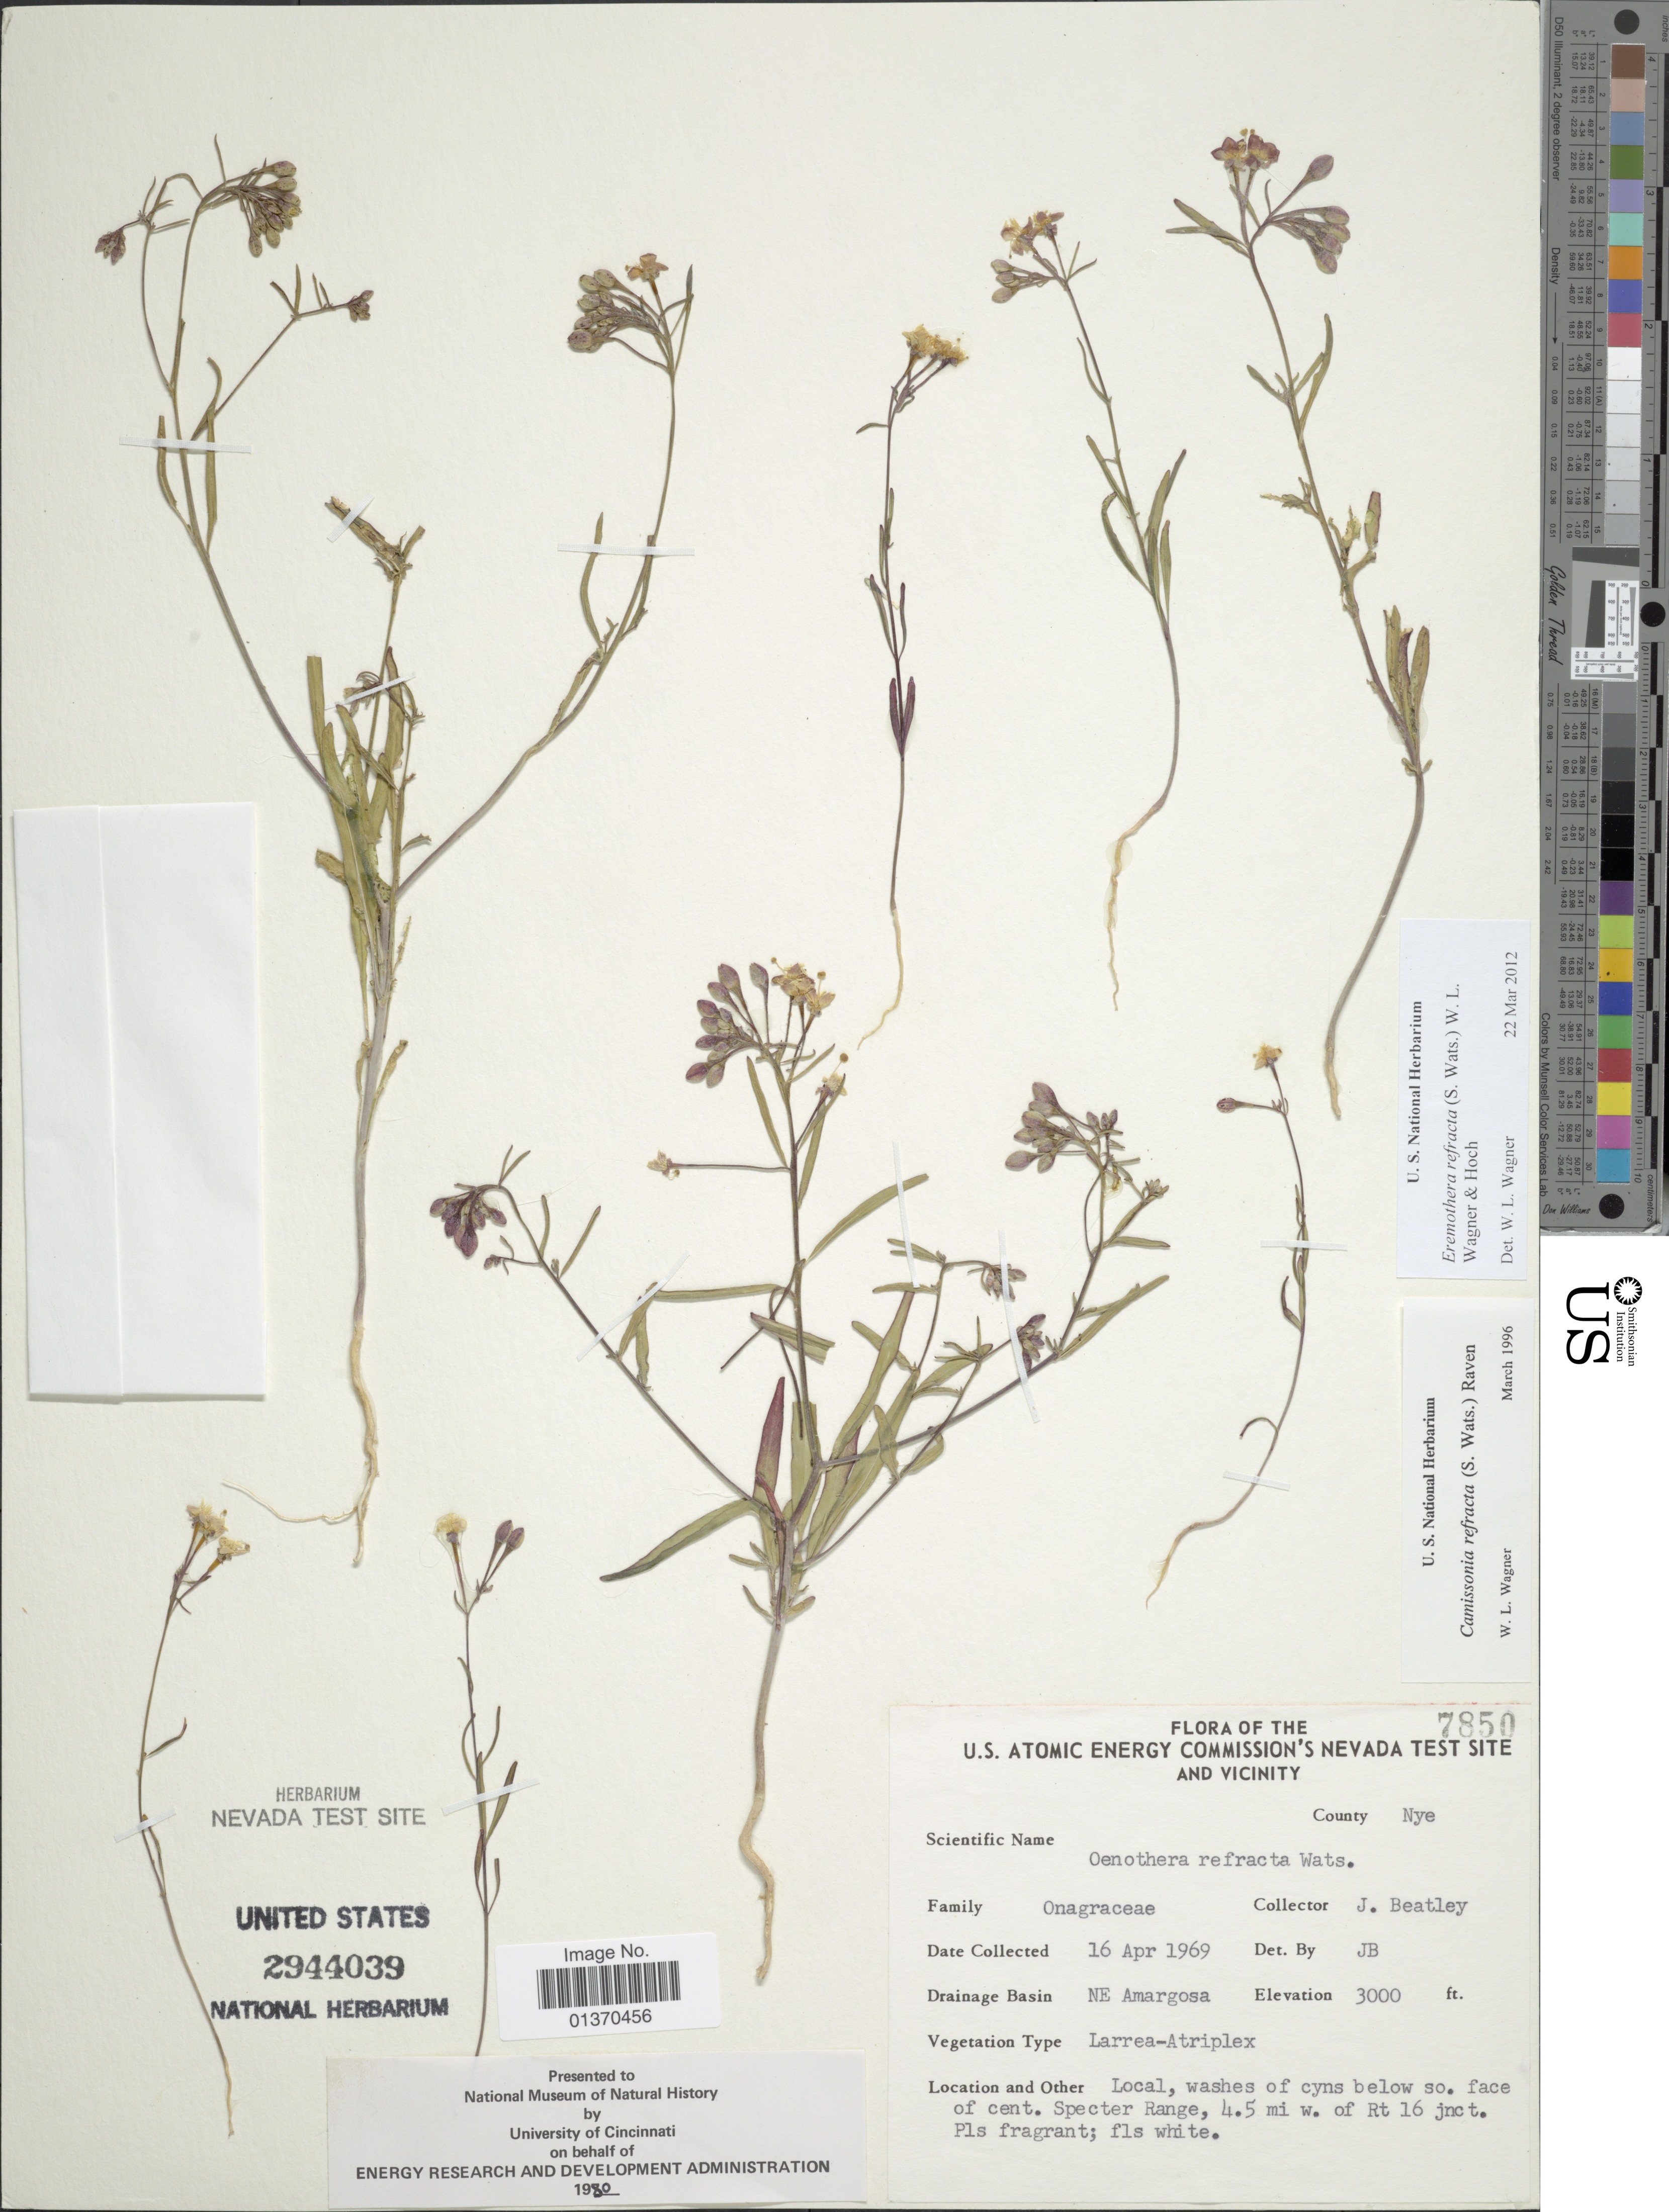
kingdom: Plantae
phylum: Tracheophyta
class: Magnoliopsida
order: Myrtales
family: Onagraceae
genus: Eremothera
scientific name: Eremothera refracta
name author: (S. Watson) W.L. Wagner & Hoch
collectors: J. C. Beatley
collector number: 7850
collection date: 1969-04-16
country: United States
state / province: Nevada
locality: U. S. Atomic Energy Commission's Nevada Test Site and Vicinity, NE Amargosa, washes of cyns below so. face of cent. Specter Range, 4.5 mi w. of Rt 16 jnct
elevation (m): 914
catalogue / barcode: US 2944039